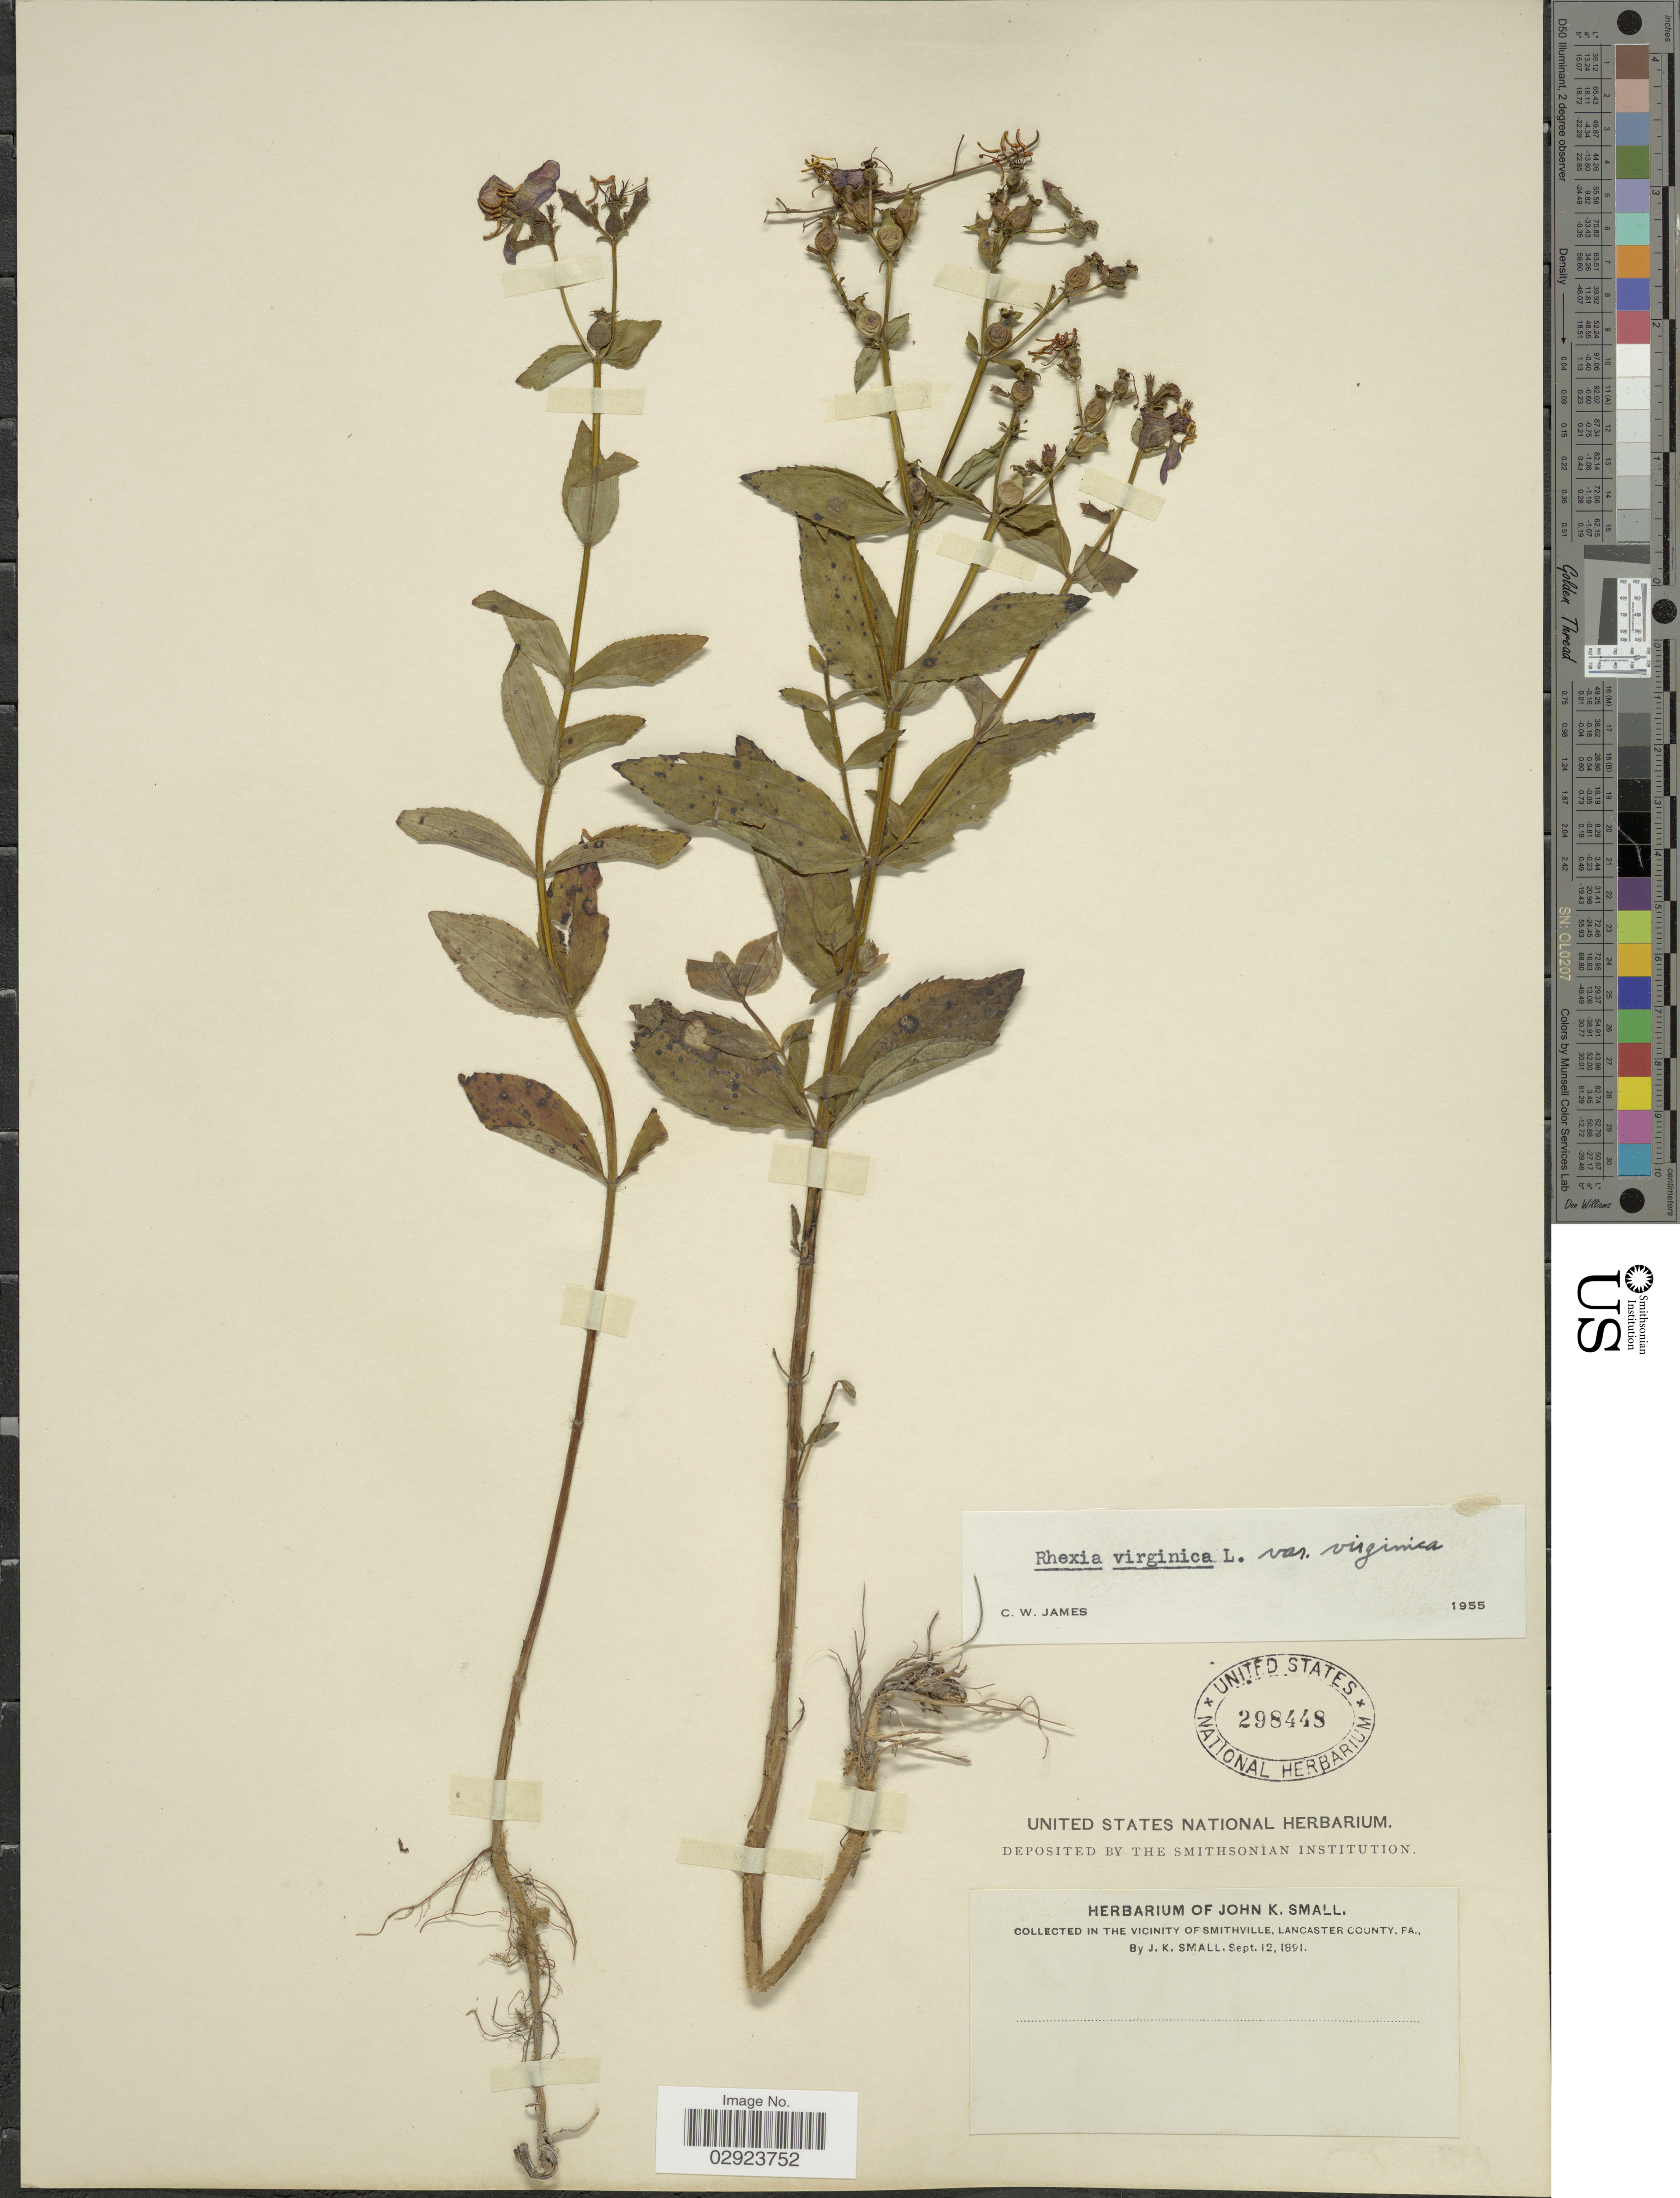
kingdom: Plantae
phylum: Tracheophyta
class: Magnoliopsida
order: Myrtales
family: Melastomataceae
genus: Rhexia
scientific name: Rhexia virginica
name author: L.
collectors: J. K. Small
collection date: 1891-09-12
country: United States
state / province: Pennsylvania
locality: In the vicinity of Smithville, Lancaster County, Pa.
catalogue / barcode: US 298448